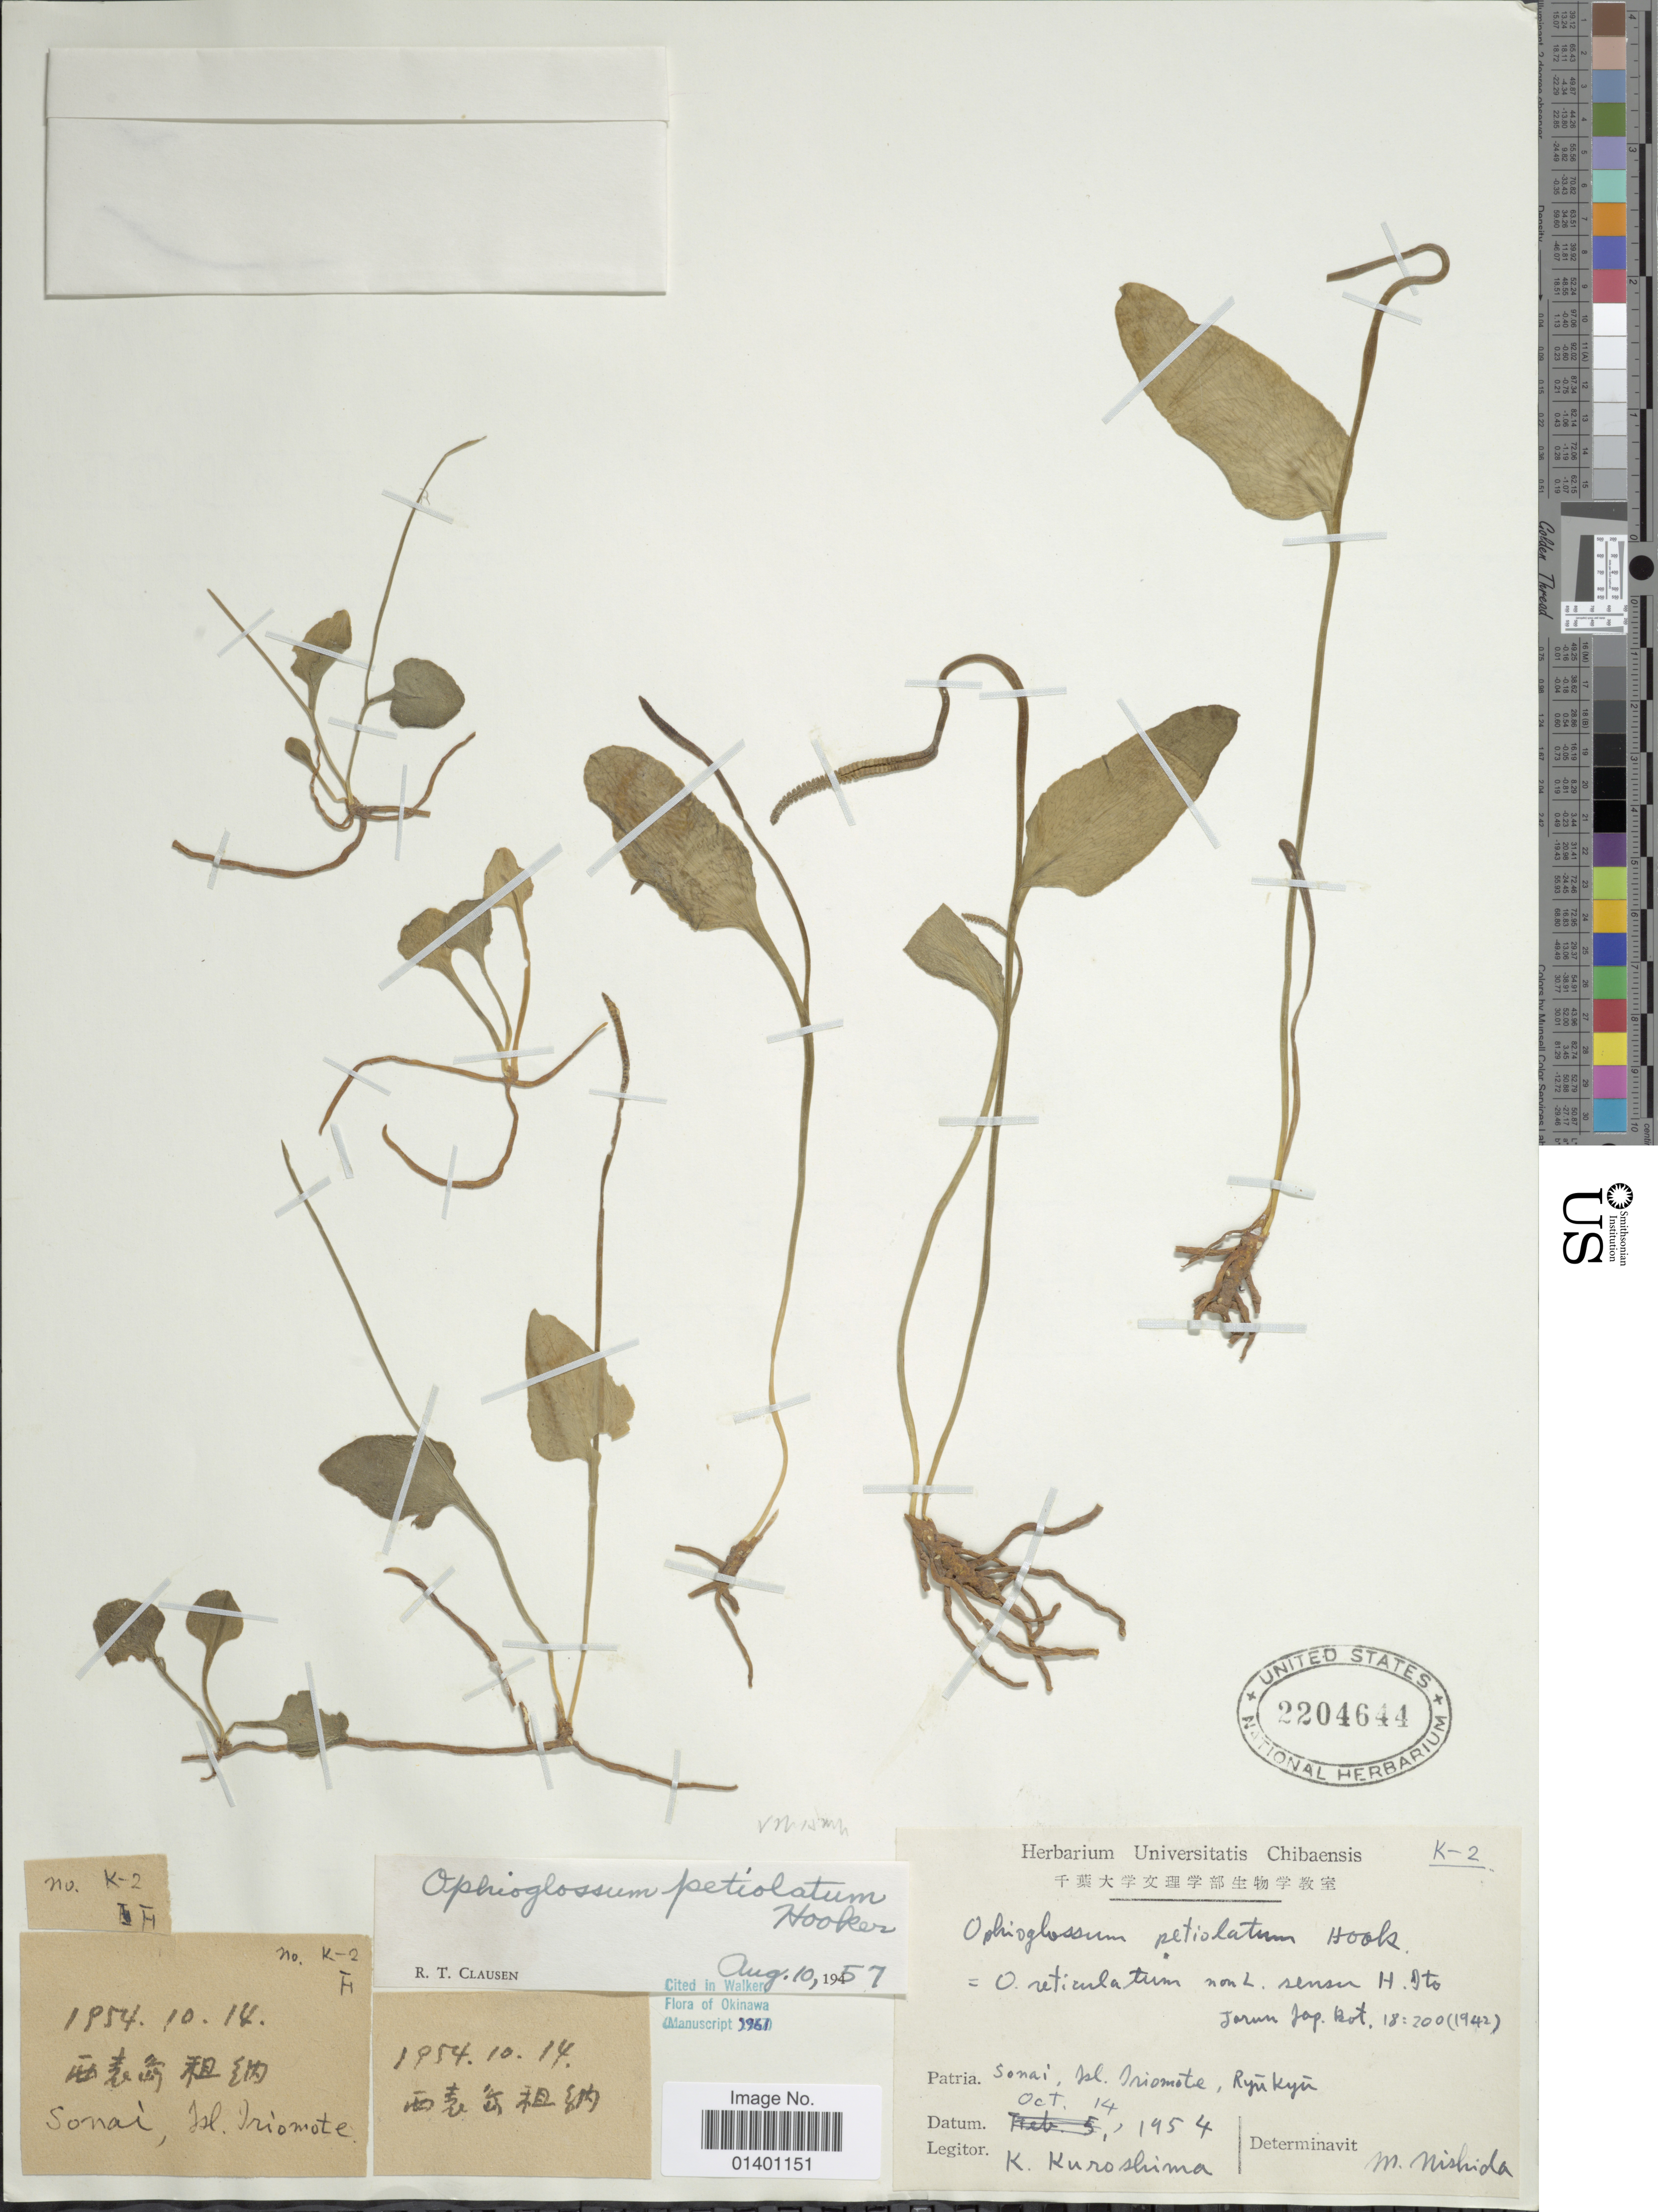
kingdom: Plantae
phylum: Tracheophyta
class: Polypodiopsida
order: Ophioglossales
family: Ophioglossaceae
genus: Ophioglossum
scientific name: Ophioglossum reticulatum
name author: L.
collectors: K. Kuroshima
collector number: K-2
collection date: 1954-10-14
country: Japan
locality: Sonai; Isl. Iriomote, Ryukyu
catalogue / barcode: US 2204644